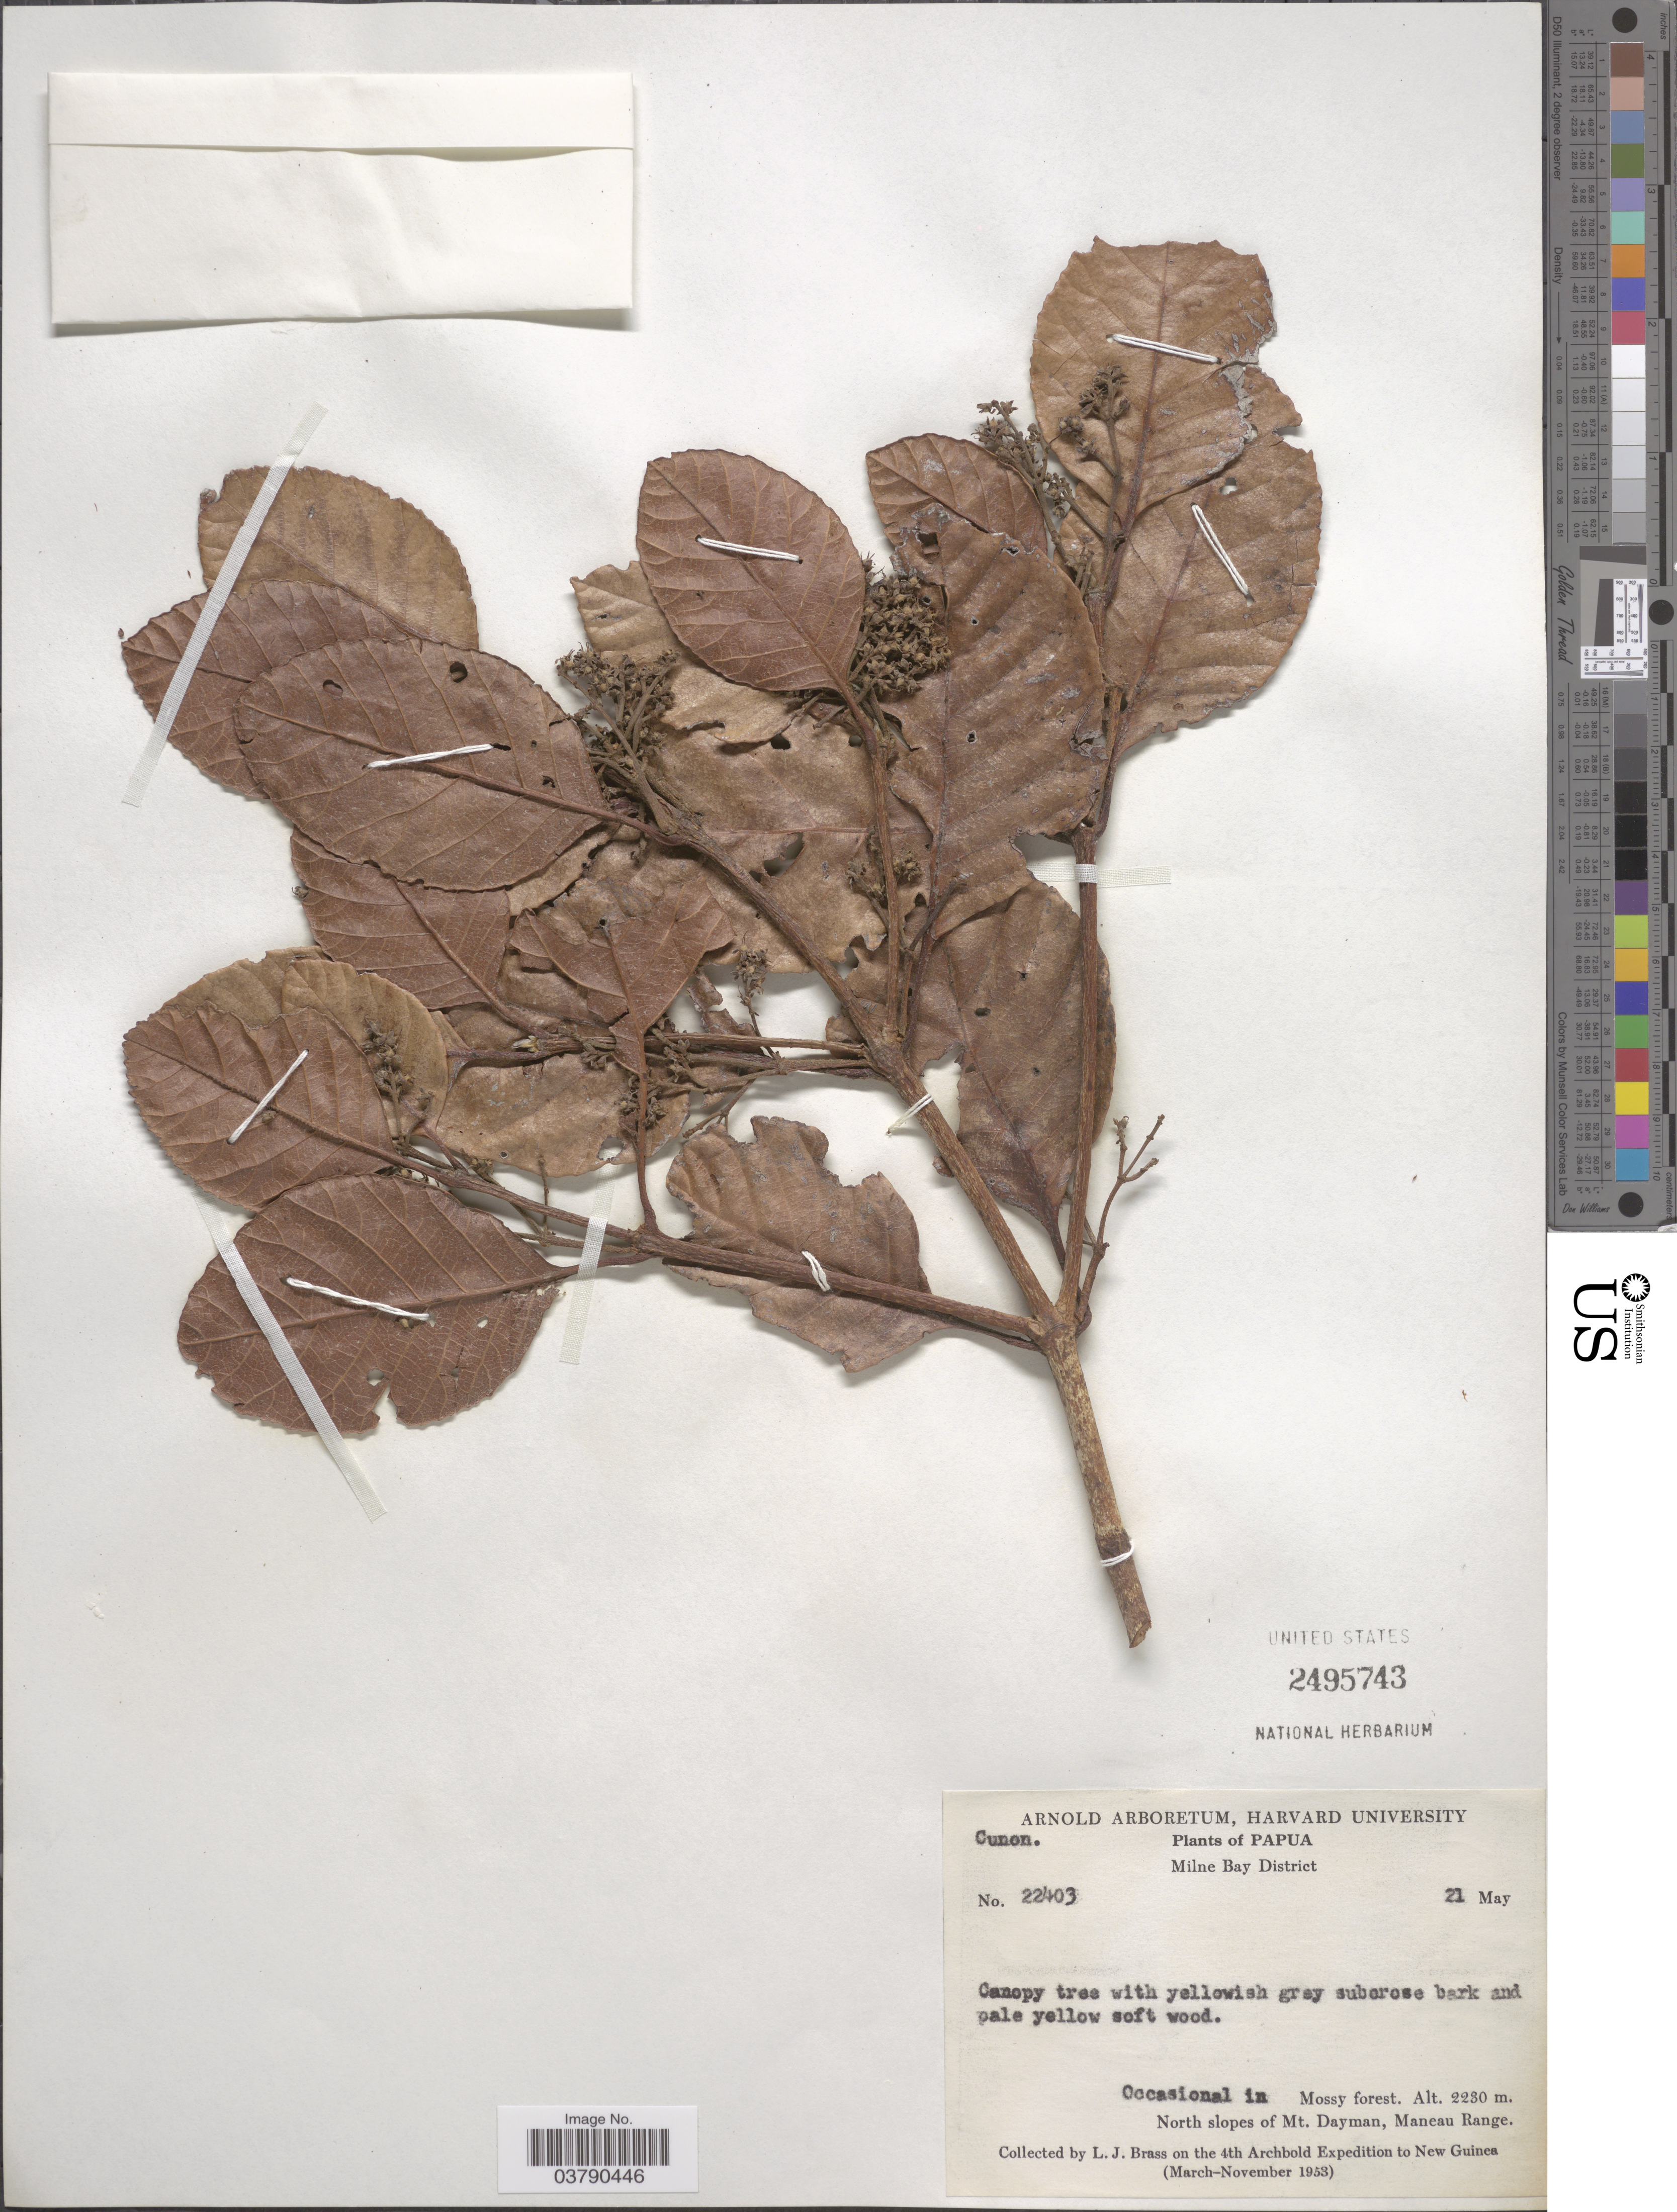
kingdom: Plantae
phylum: Tracheophyta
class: Magnoliopsida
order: Oxalidales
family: Cunoniaceae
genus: Pullea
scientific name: Pullea glabra var. glabra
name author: Schltr.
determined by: Hoogland, R. D.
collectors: L. J. Brass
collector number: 22403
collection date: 1953-05-21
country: Papua New Guinea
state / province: Milne Bay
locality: Papua. Milne Bay District. North slopes of Mt. Dayman, Maneau Range. New Guinea.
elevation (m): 2230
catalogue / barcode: US 2495743